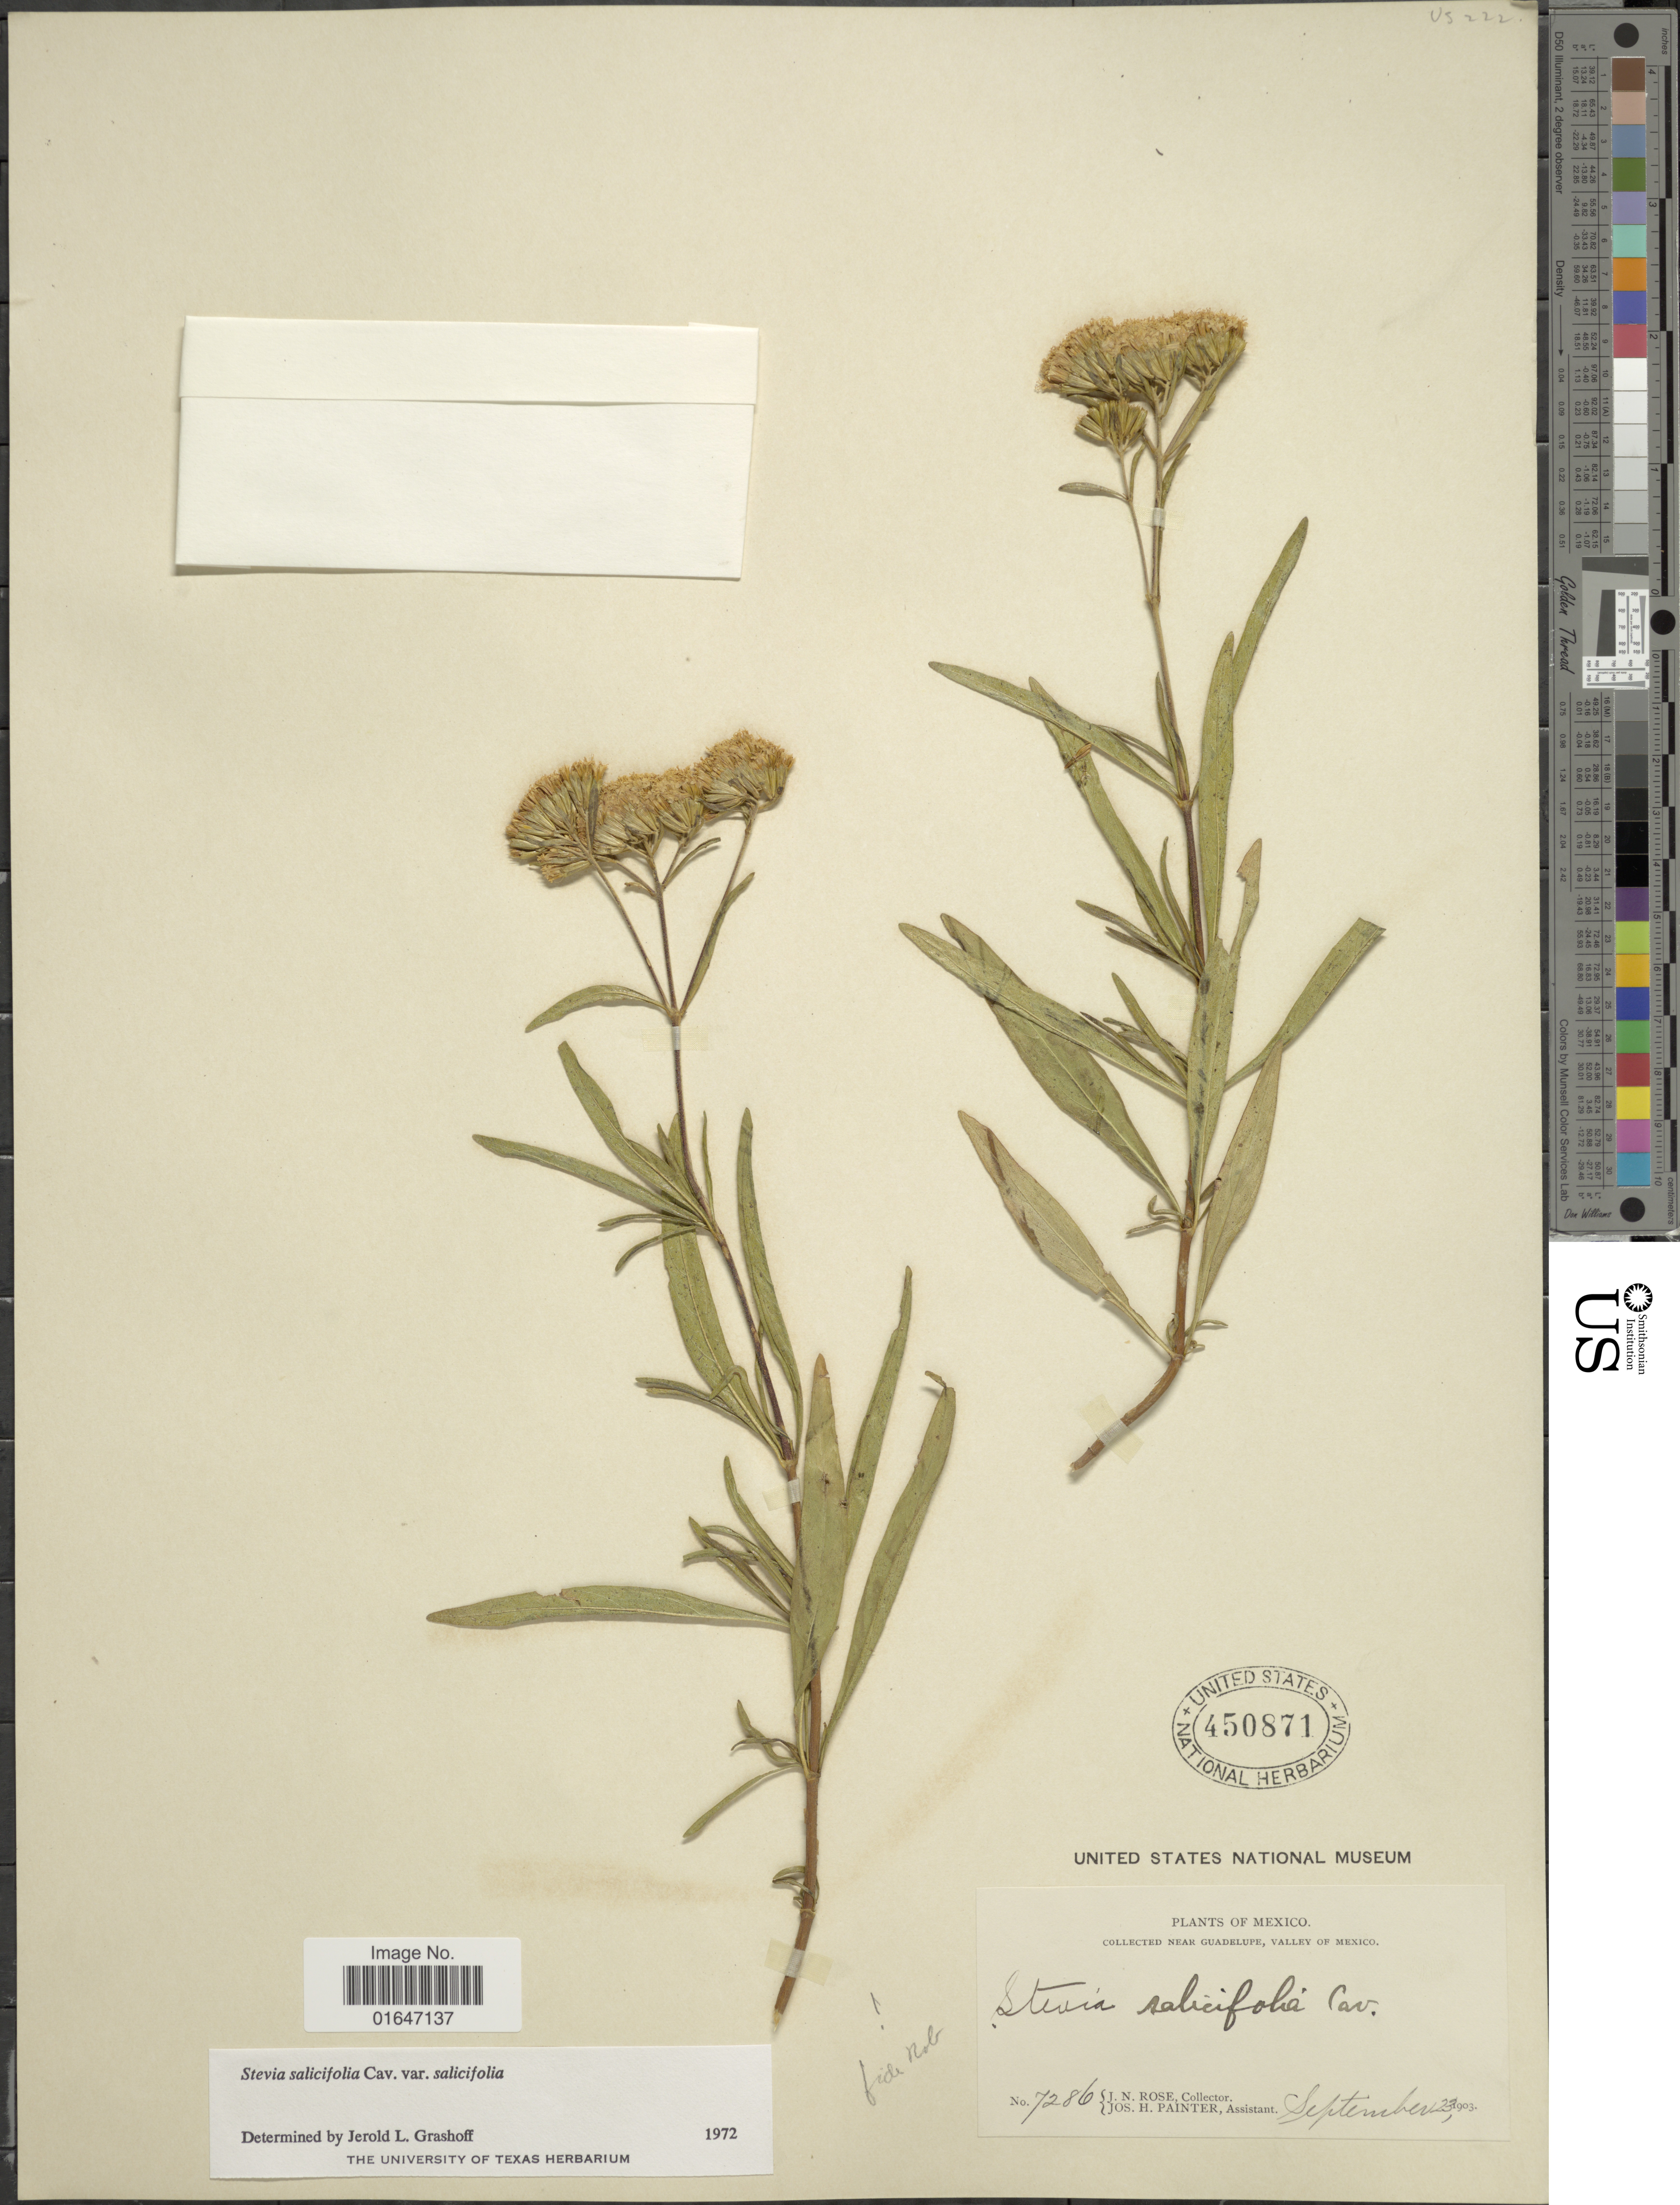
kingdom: Plantae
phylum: Tracheophyta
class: Magnoliopsida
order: Asterales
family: Asteraceae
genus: Stevia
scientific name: Stevia salicifolia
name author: Cav.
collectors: J. N. Rose & J. H. Painter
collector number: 7286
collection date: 1903-09-23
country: Mexico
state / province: Baja California Norte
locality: Near Guadelupe, valley of Mexico.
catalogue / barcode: US 450871